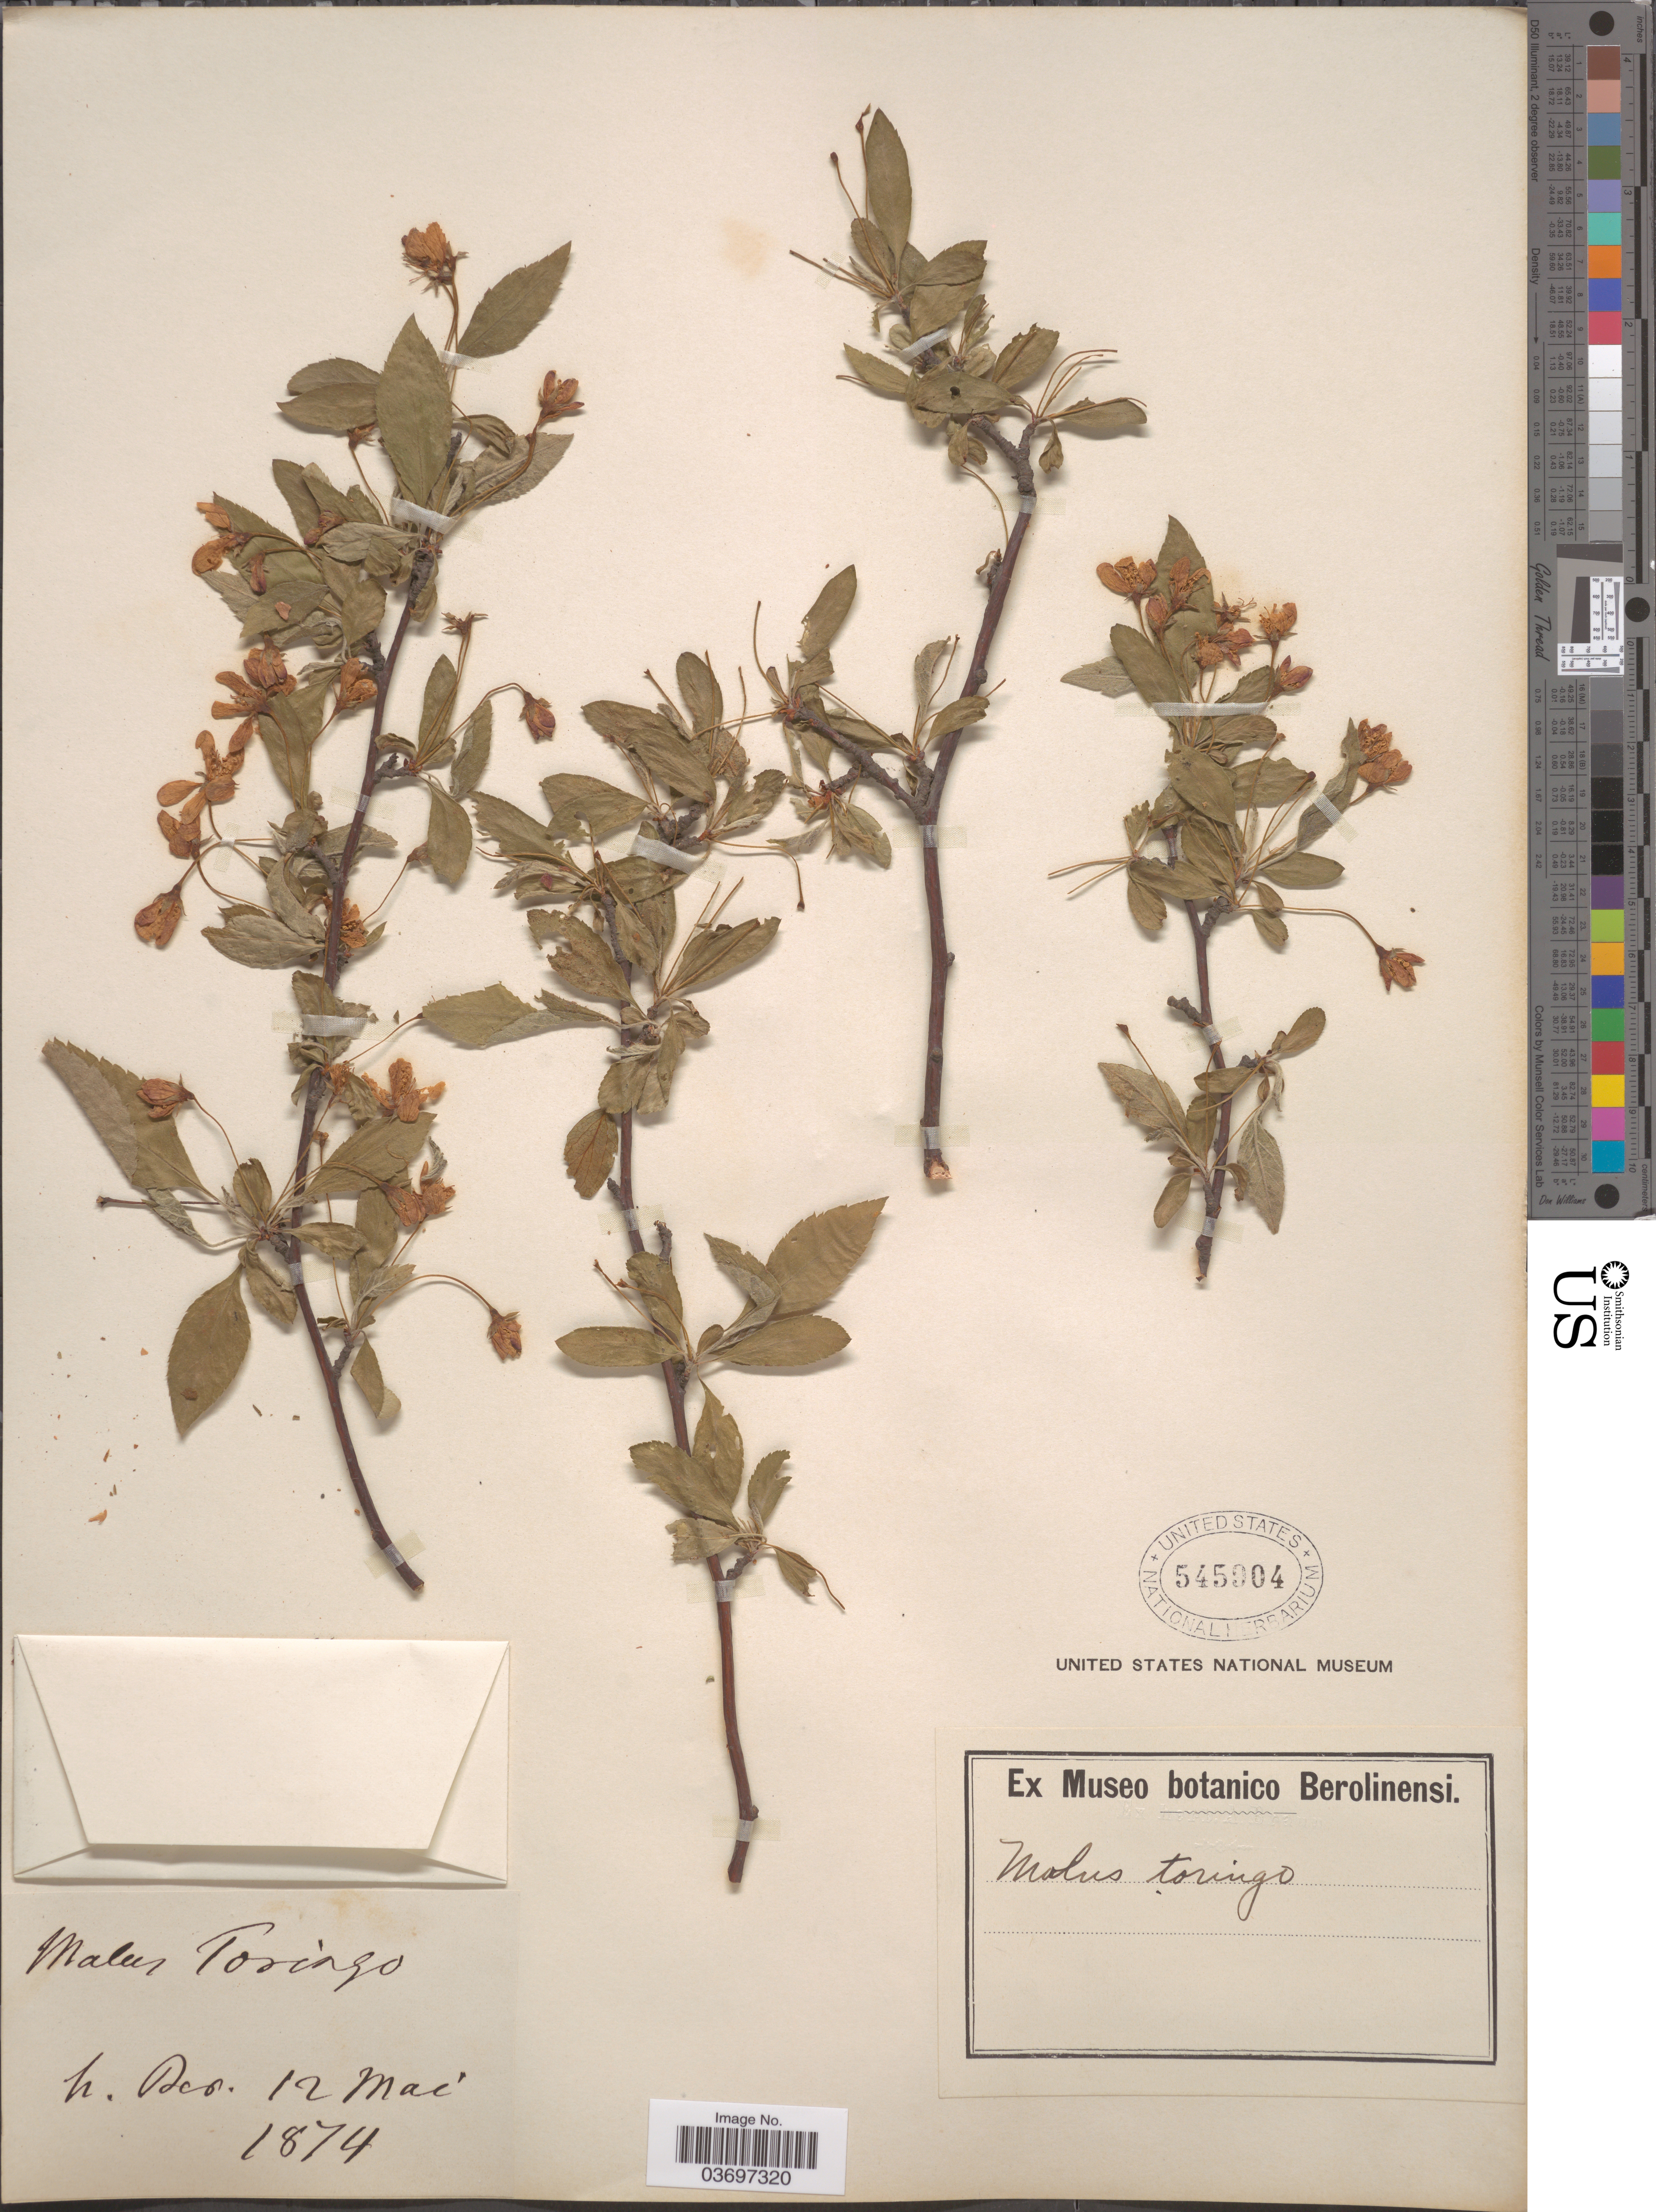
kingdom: Plantae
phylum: Tracheophyta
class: Magnoliopsida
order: Rosales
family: Rosaceae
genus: Malus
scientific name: Malus sieboldii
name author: Rehder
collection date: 1874-05-12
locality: H. Der. [interpreted]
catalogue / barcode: US 545904